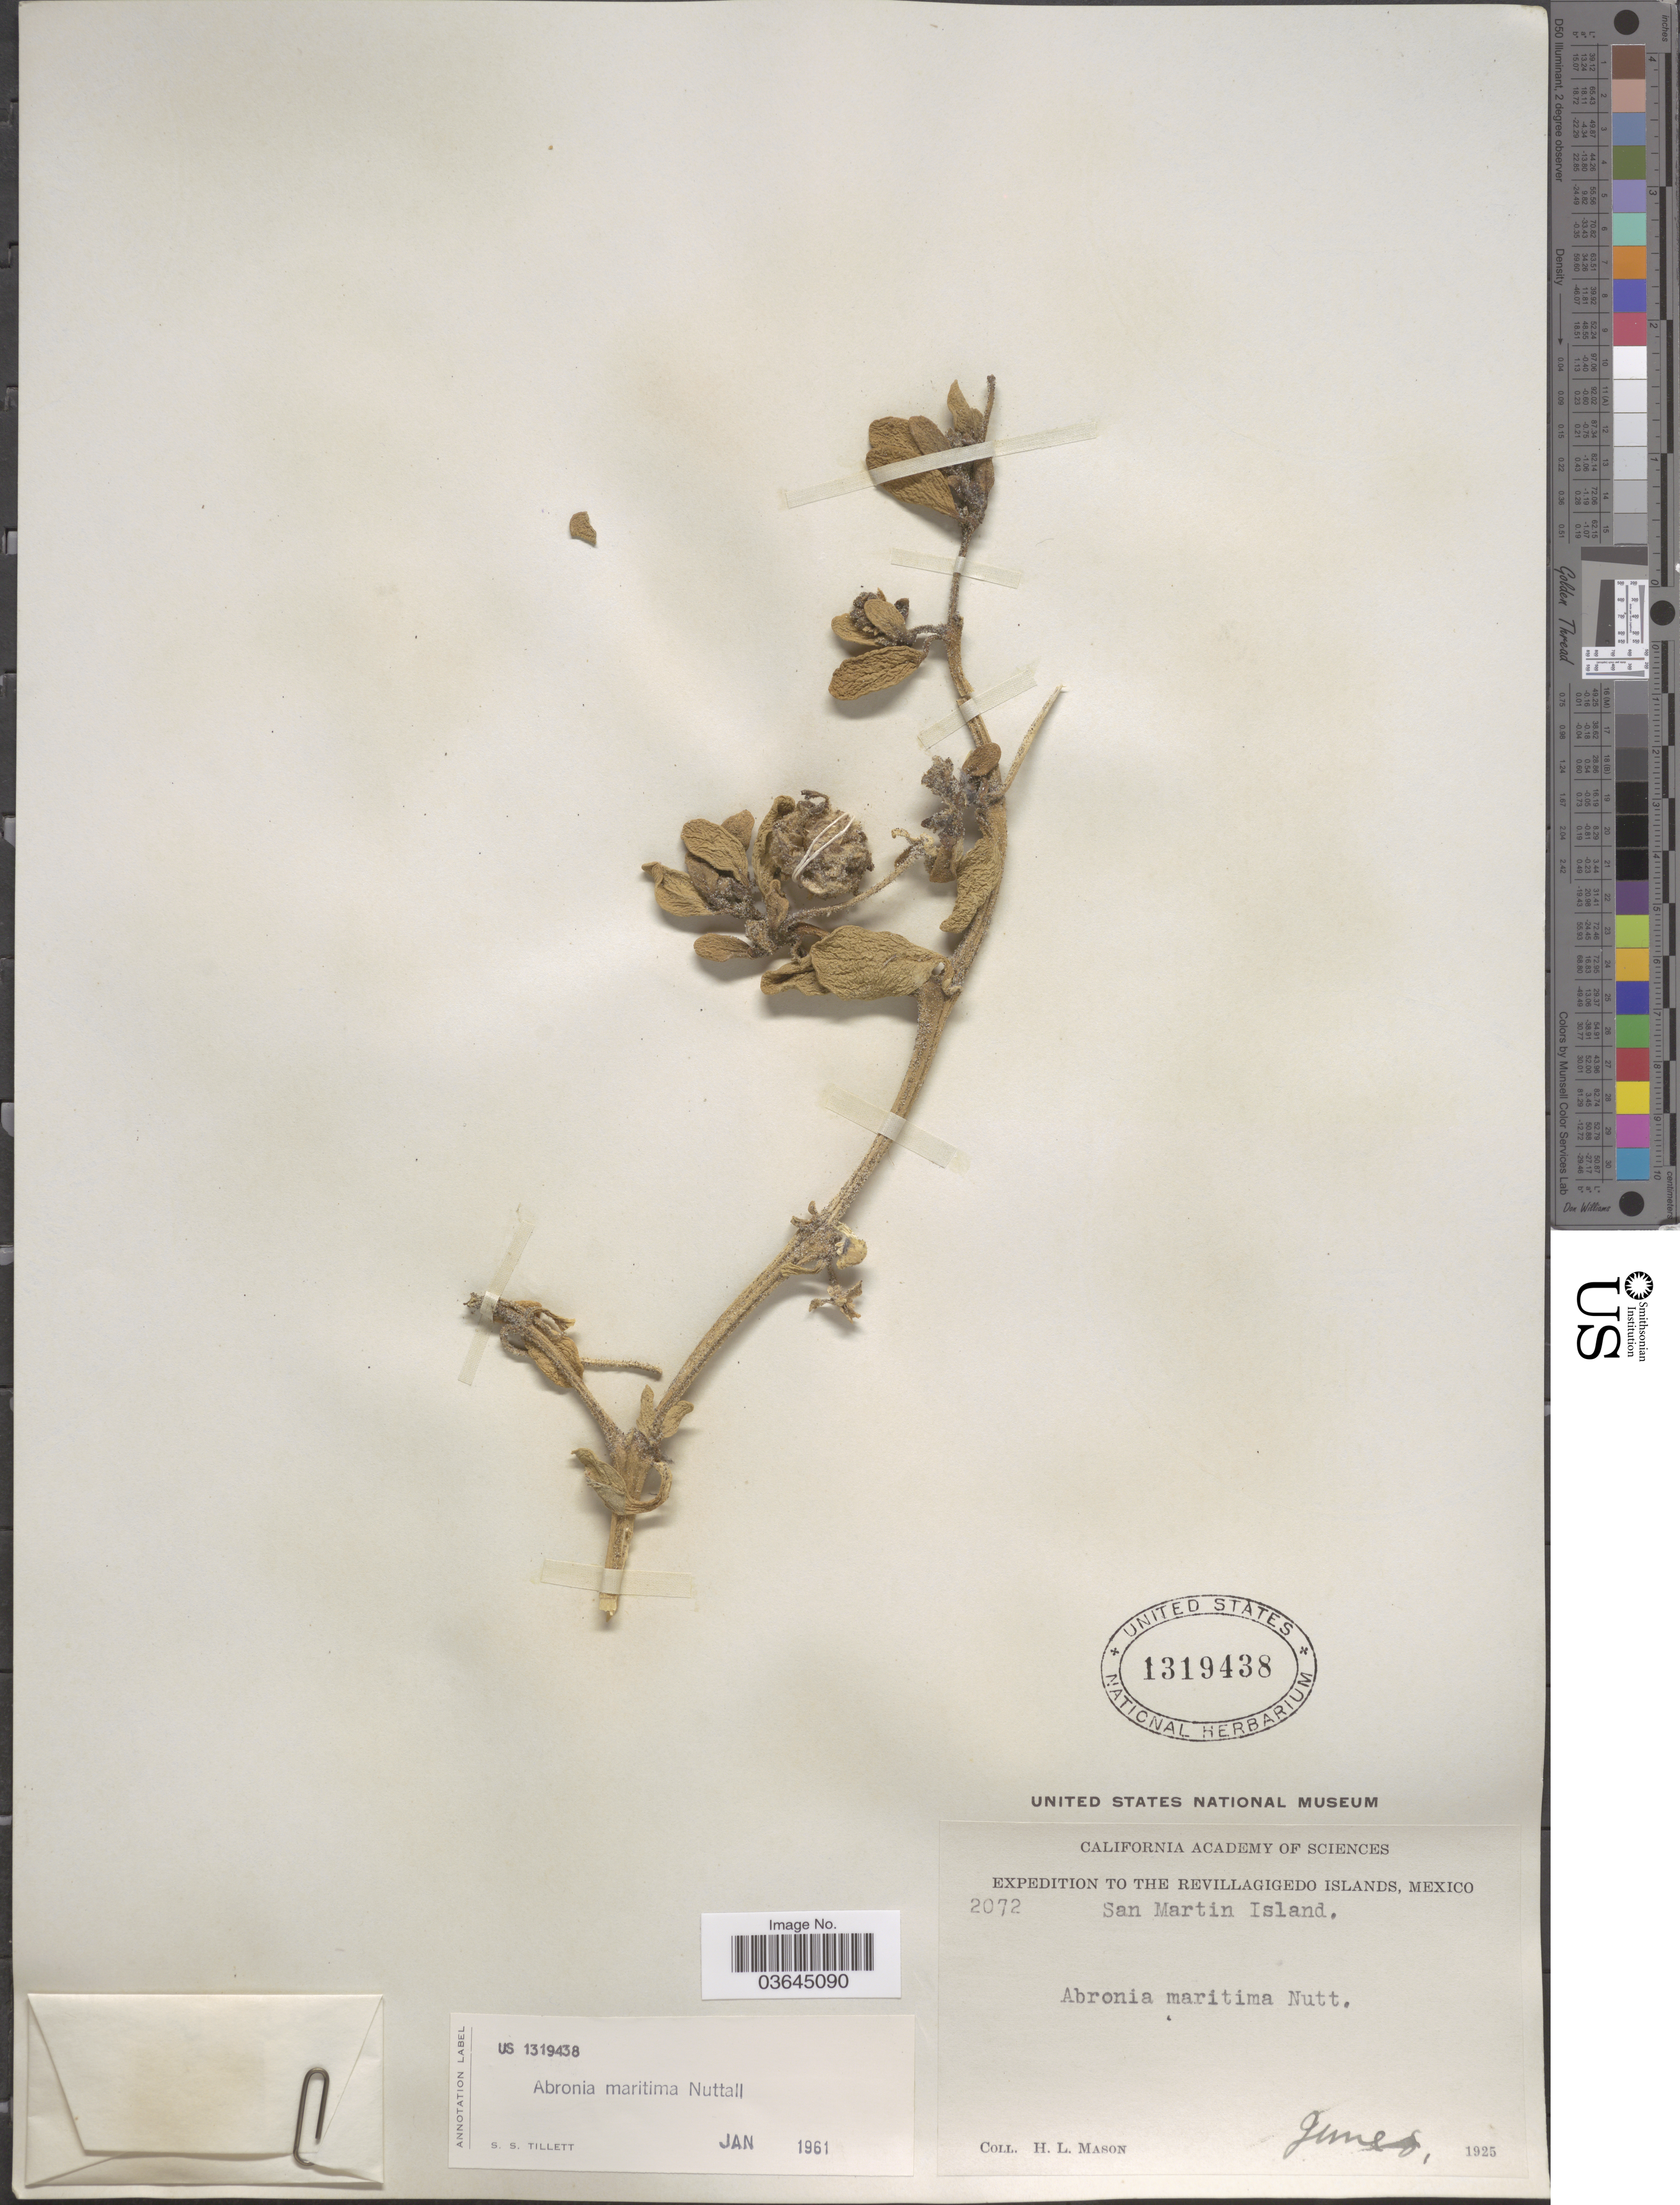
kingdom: Plantae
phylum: Tracheophyta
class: Magnoliopsida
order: Caryophyllales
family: Nyctaginaceae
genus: Abronia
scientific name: Abronia maritima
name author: Nutt. ex S. Watson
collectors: H. L. Mason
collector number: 2072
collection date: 1925-06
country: Mexico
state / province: Colima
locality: The Revillagigedo Islands. San Martin Island.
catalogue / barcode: US 1319438